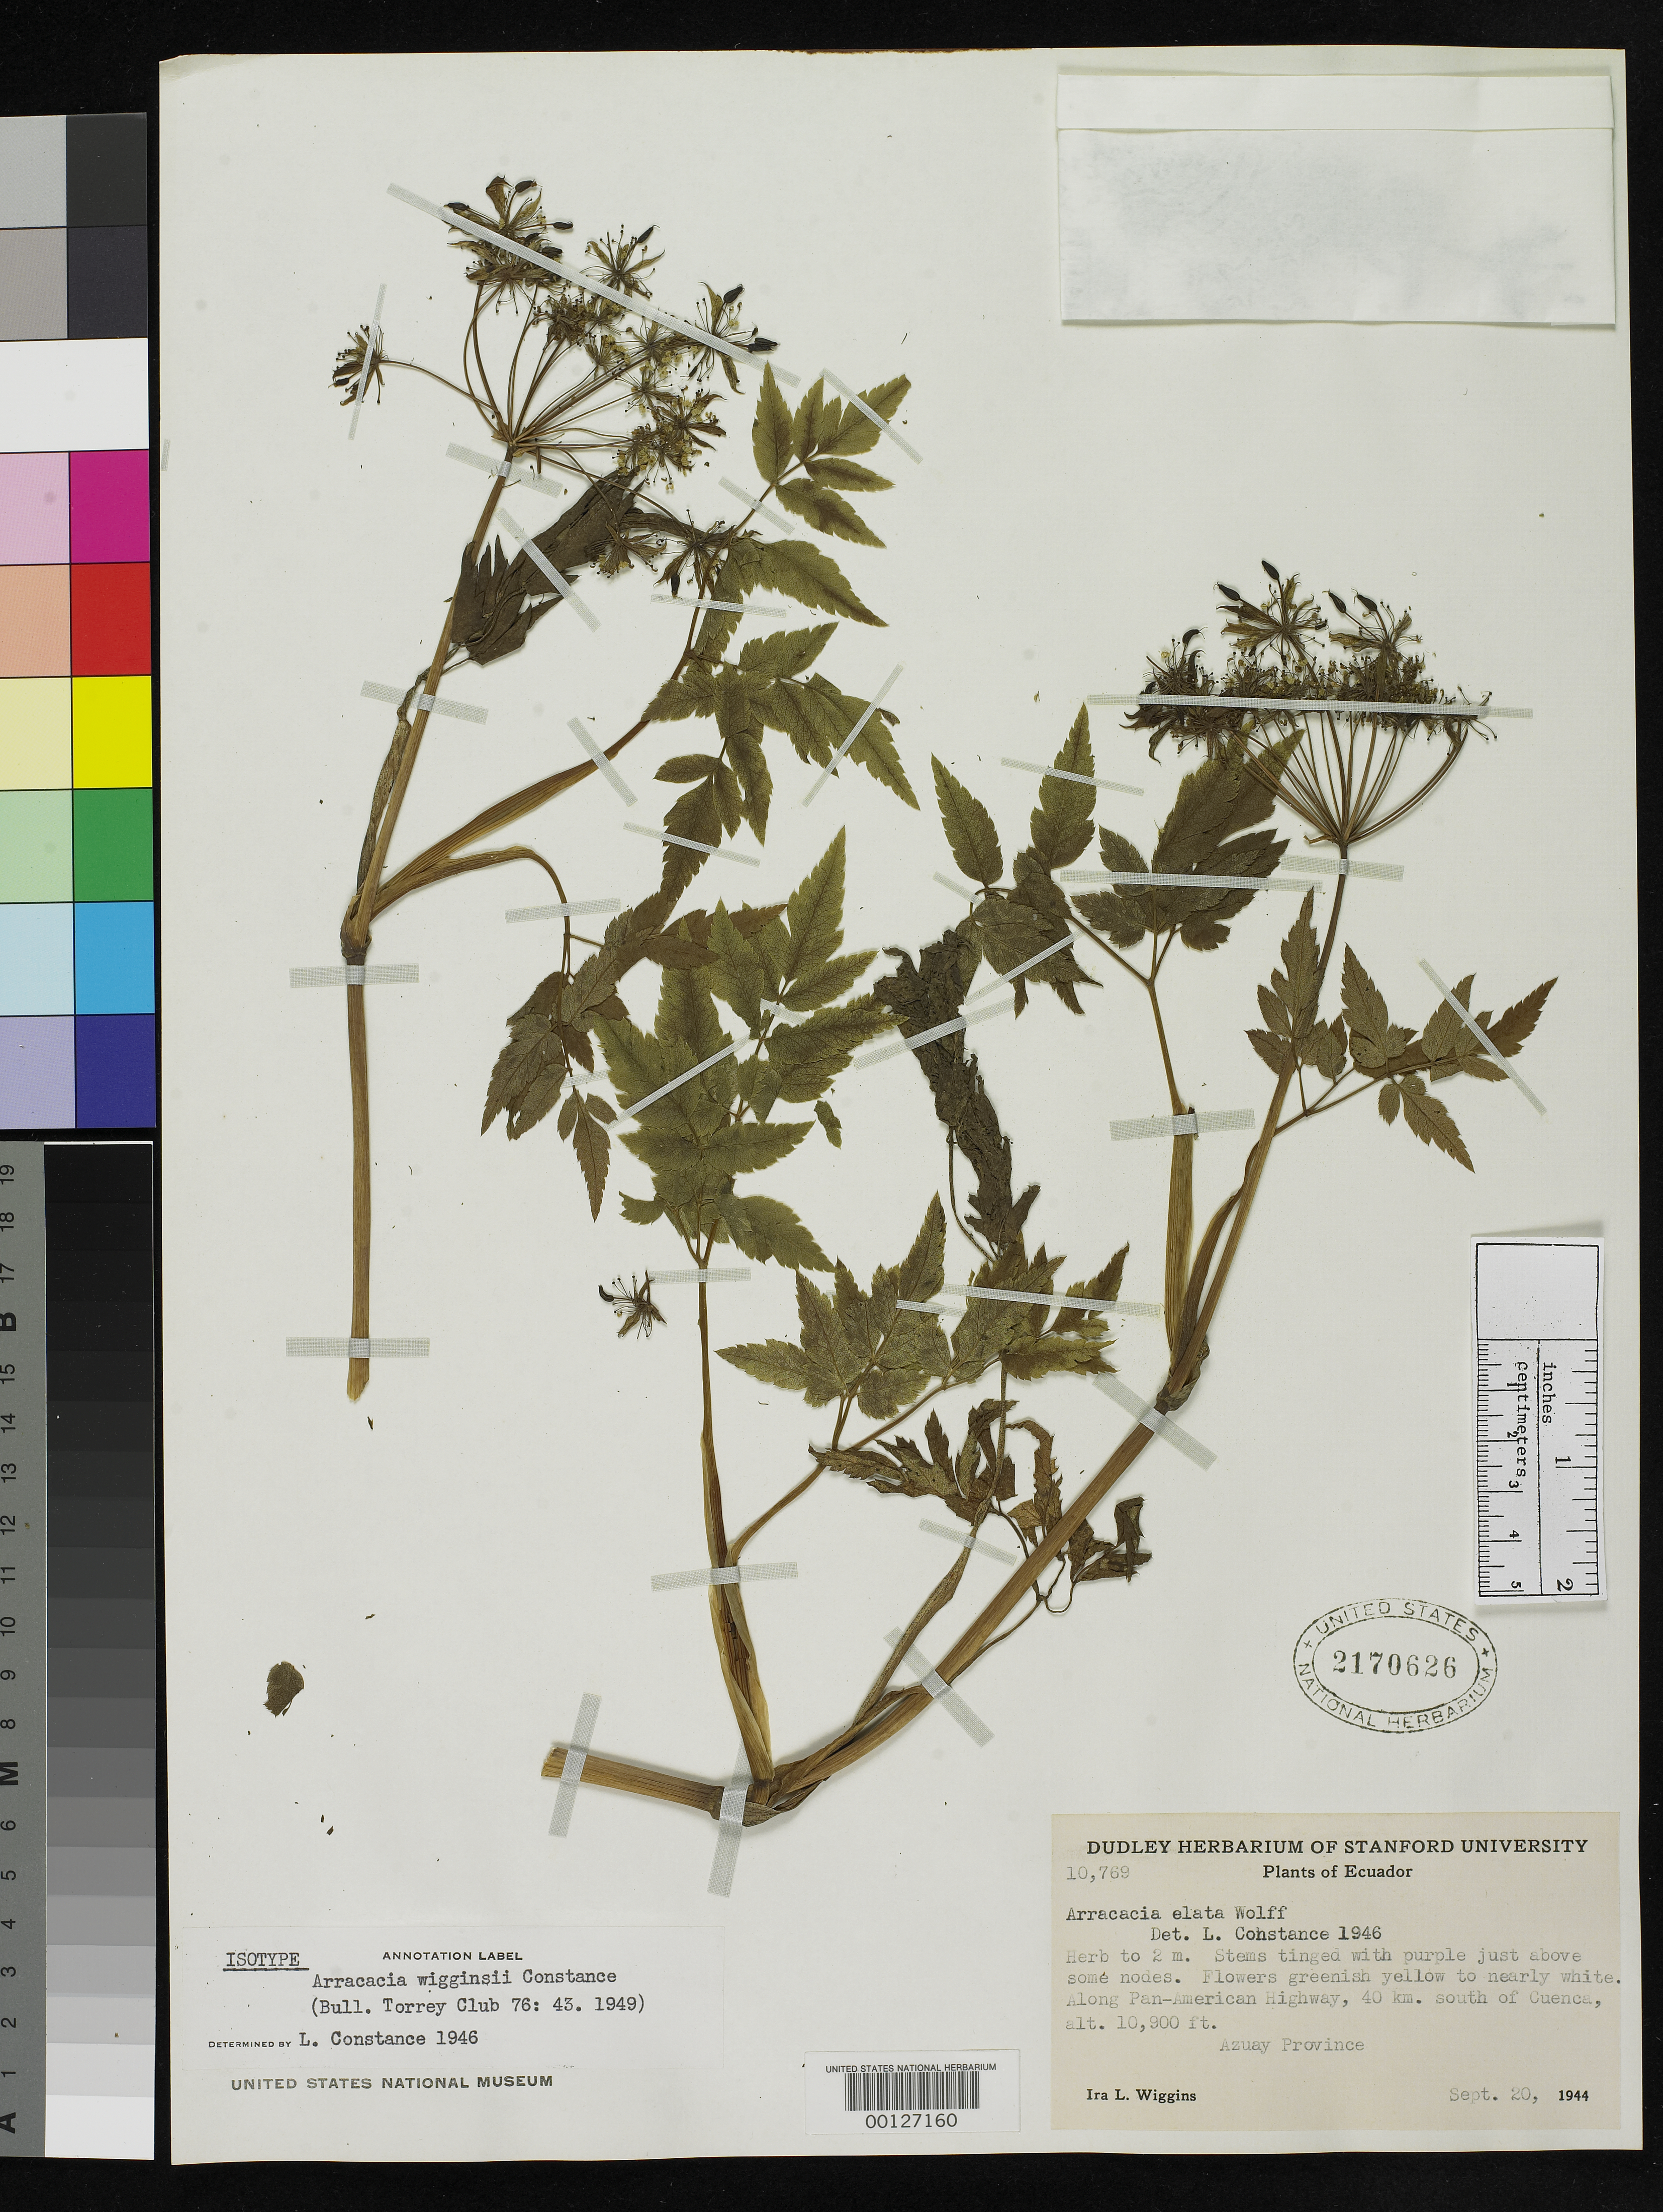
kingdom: Plantae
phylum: Tracheophyta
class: Magnoliopsida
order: Apiales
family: Apiaceae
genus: Arracacia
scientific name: Arracacia wigginsii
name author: Constance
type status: Isotype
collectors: I. L. Wiggins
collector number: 10769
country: Ecuador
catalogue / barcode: US 2170626